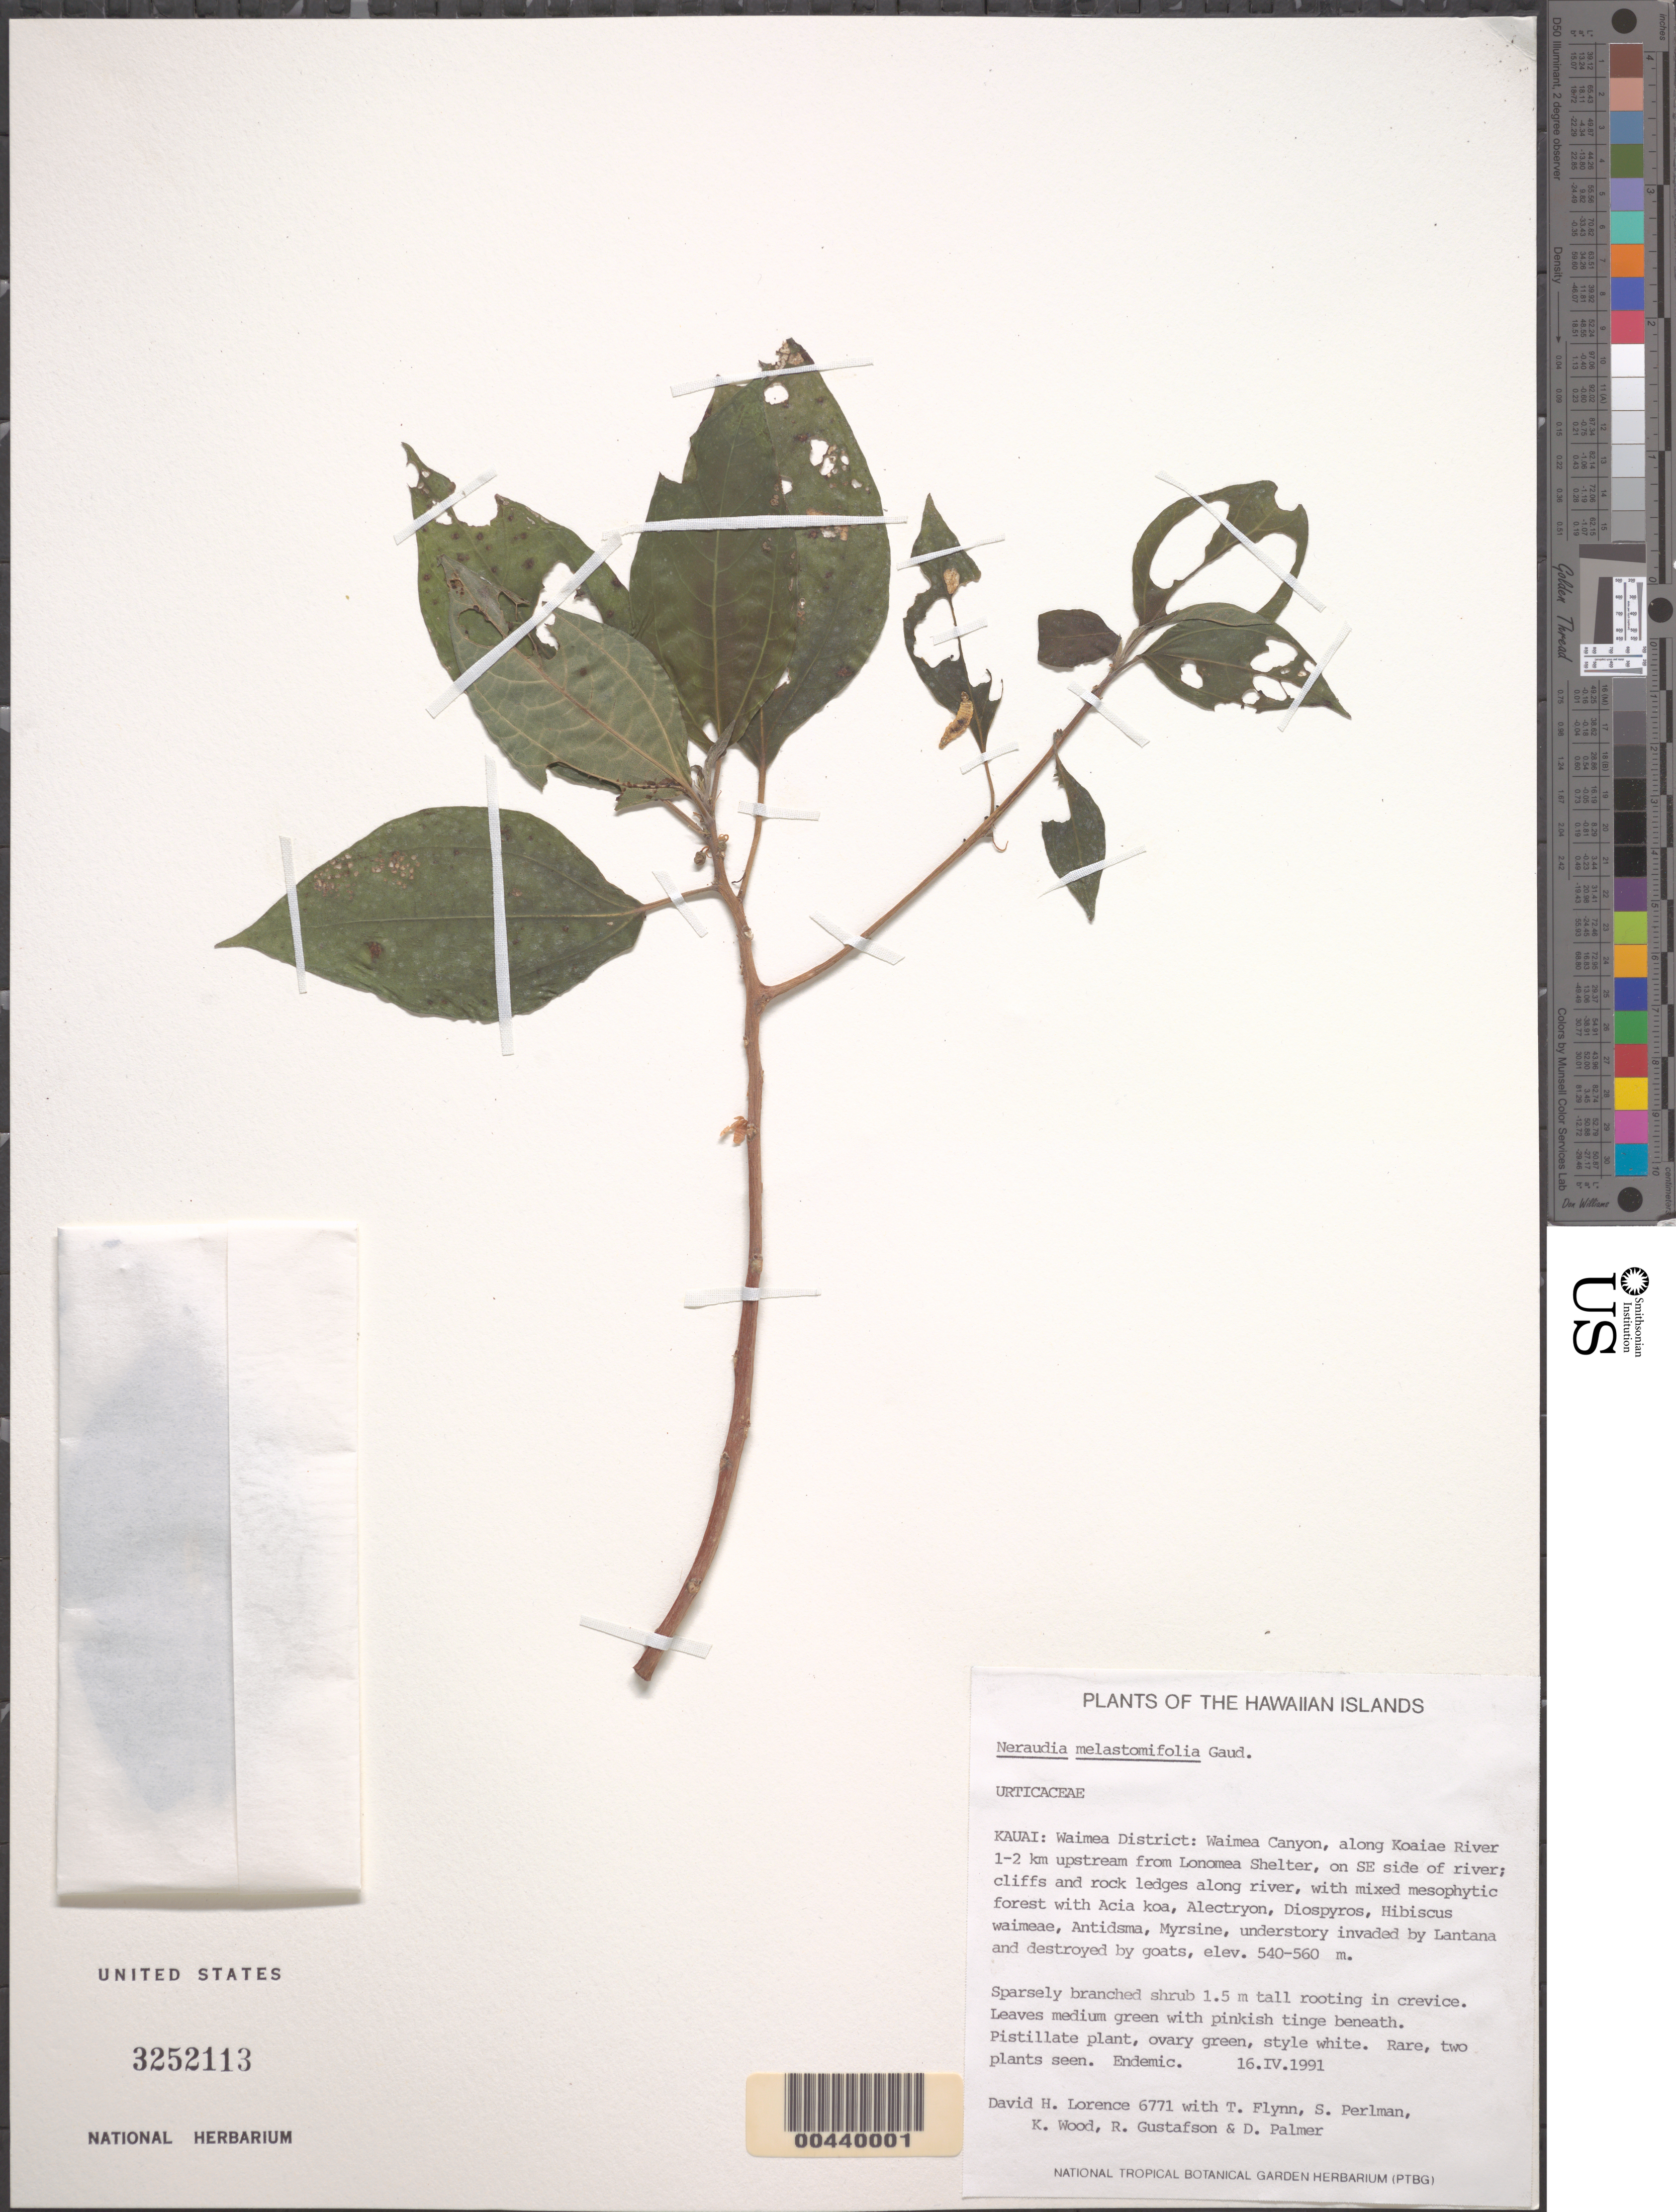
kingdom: Plantae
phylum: Tracheophyta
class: Magnoliopsida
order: Rosales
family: Urticaceae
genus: Neraudia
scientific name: Neraudia melastomifolia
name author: Gaudich.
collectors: D. Lorence, T. W. Flynn, S. P. Perlman & K. Wood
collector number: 6771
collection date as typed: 16 Apr 1991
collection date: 1991-04-16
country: United States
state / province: Hawaii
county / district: Kauai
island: Kaua'i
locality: Waimea District, Waimea Canyon, along Koaiae River 1-2 km upstream from Lonomea Shelter, on SE side of river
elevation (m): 540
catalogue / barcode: US 3252113